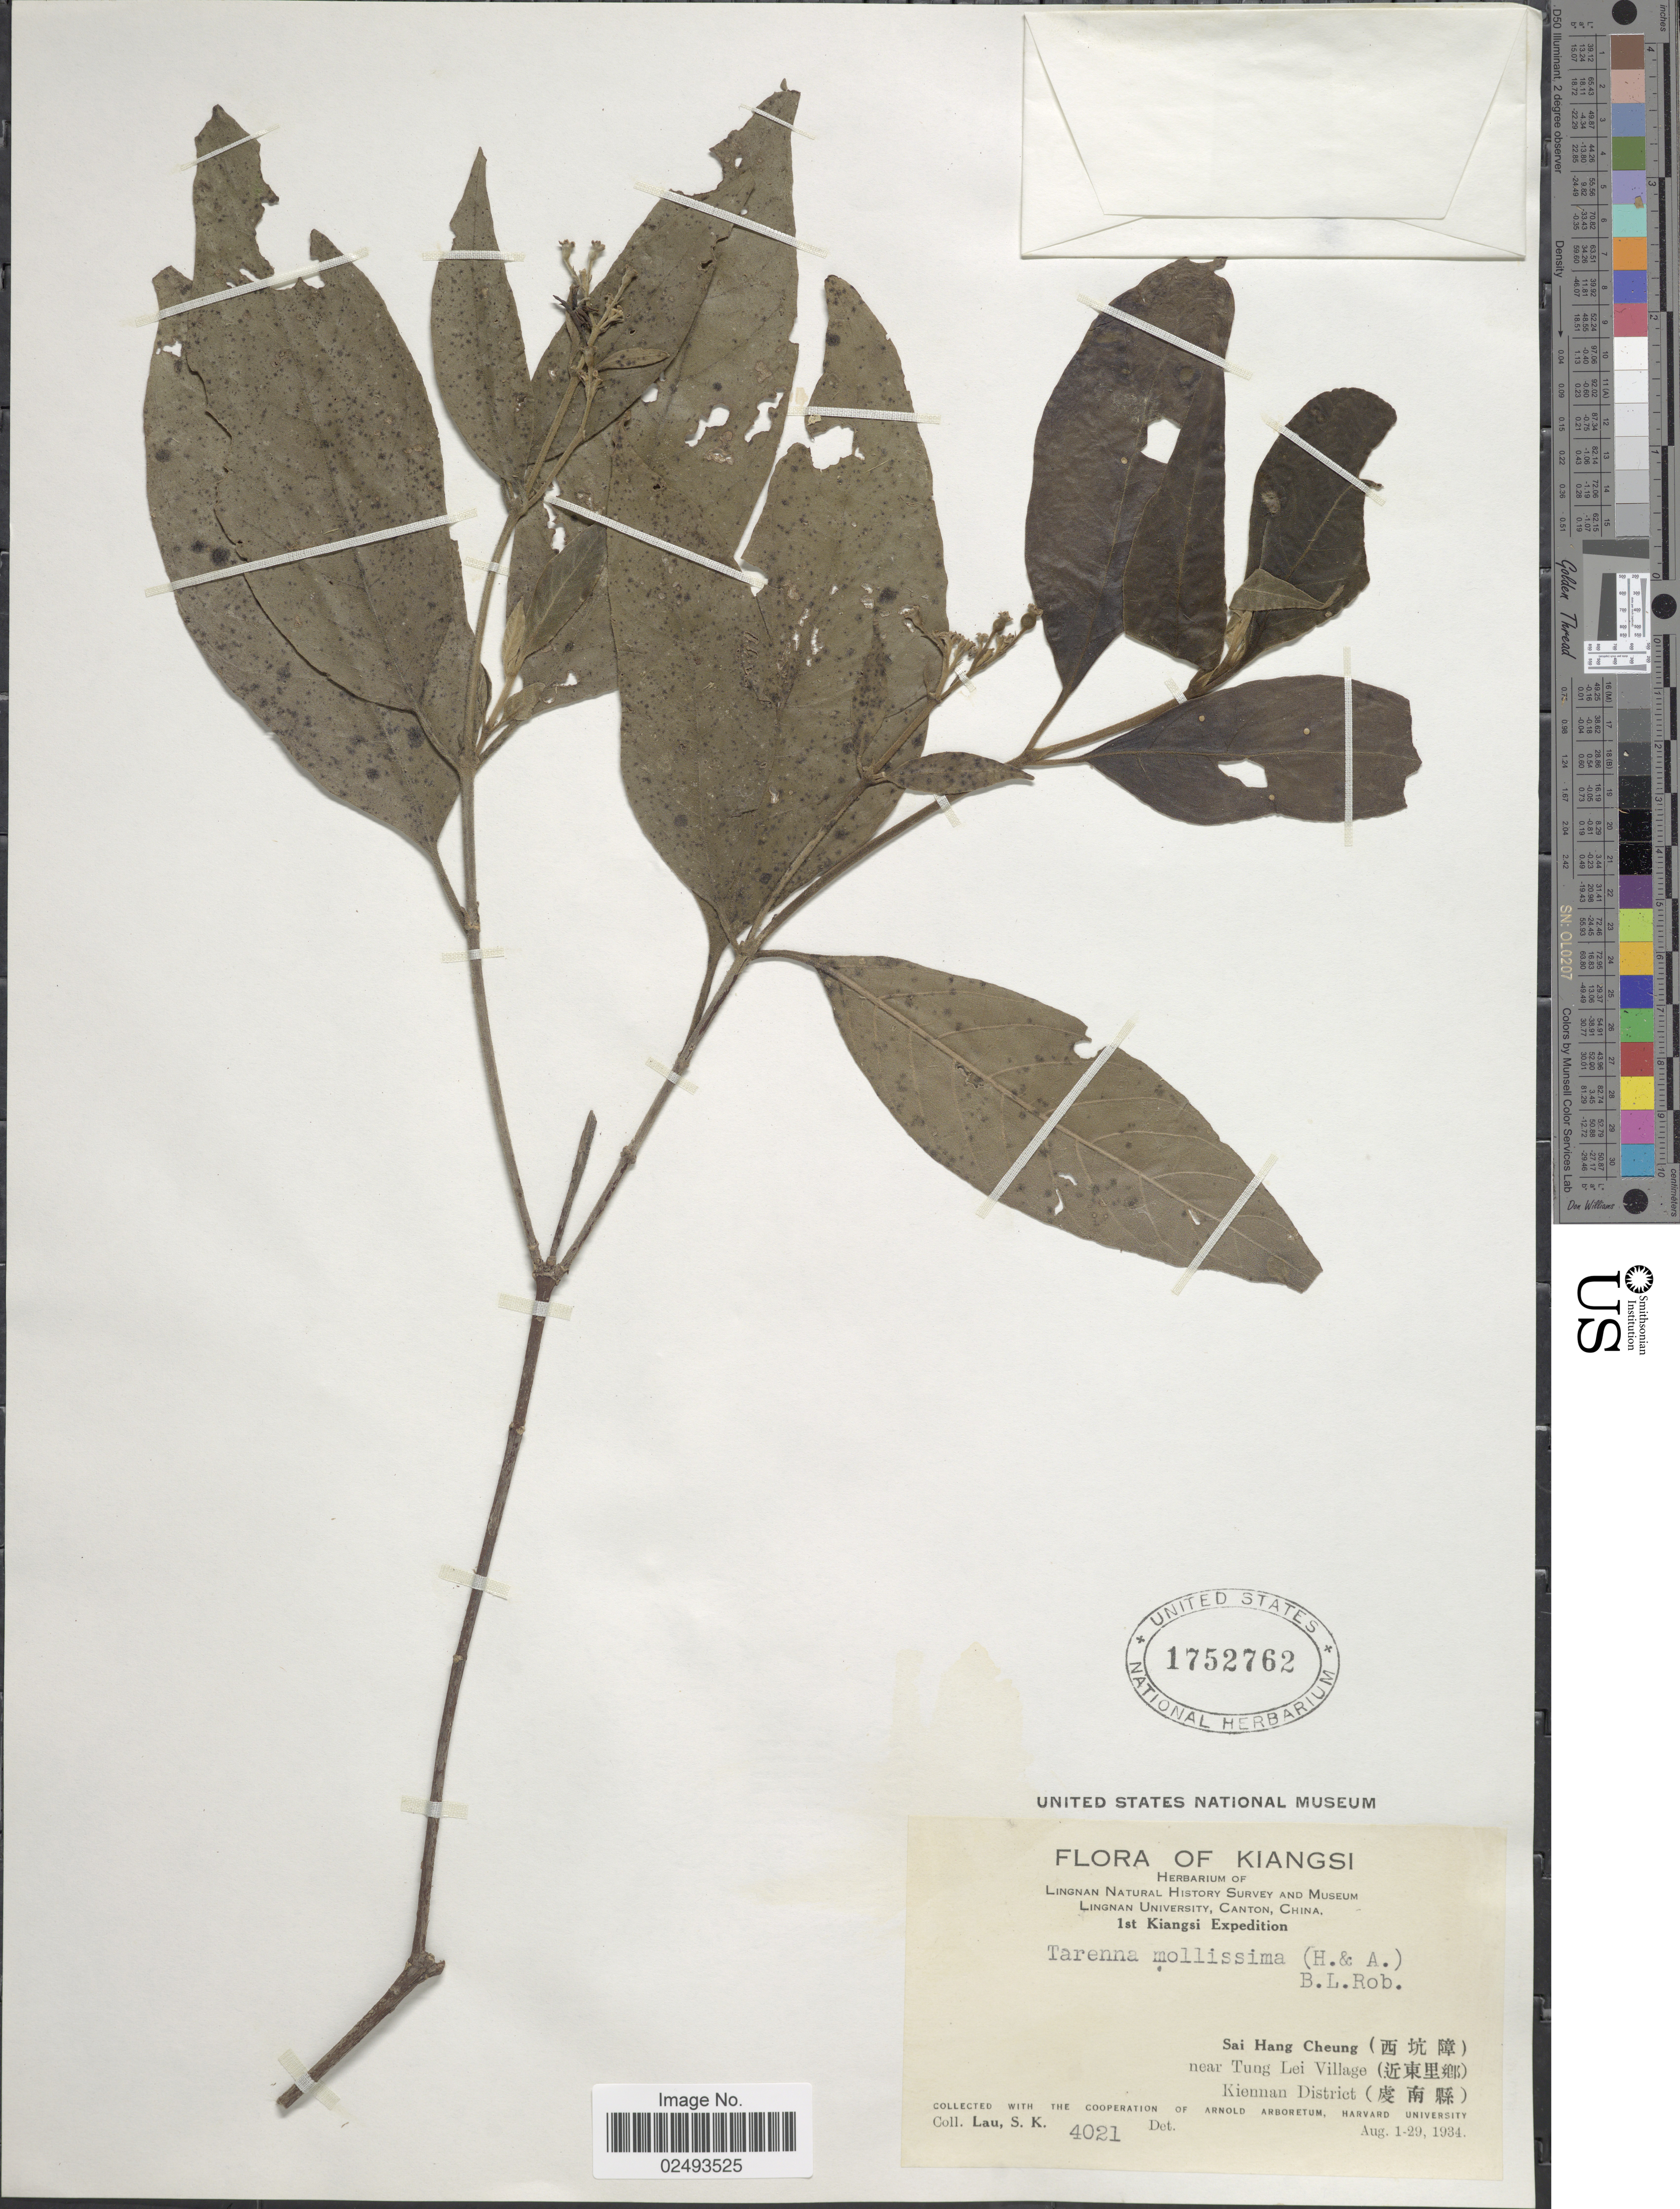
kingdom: Plantae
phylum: Tracheophyta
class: Magnoliopsida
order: Gentianales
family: Rubiaceae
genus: Tarenna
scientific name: Tarenna mollissima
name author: (Hook. & Arn.) B.L. Rob.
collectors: S. K. Lau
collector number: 4021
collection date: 1934-08-01/1934-08-29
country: China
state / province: Jiangxi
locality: Kiangsi, Sai Hang Cheung, near Tung Lei Village, Kiennan District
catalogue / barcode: US 1752762